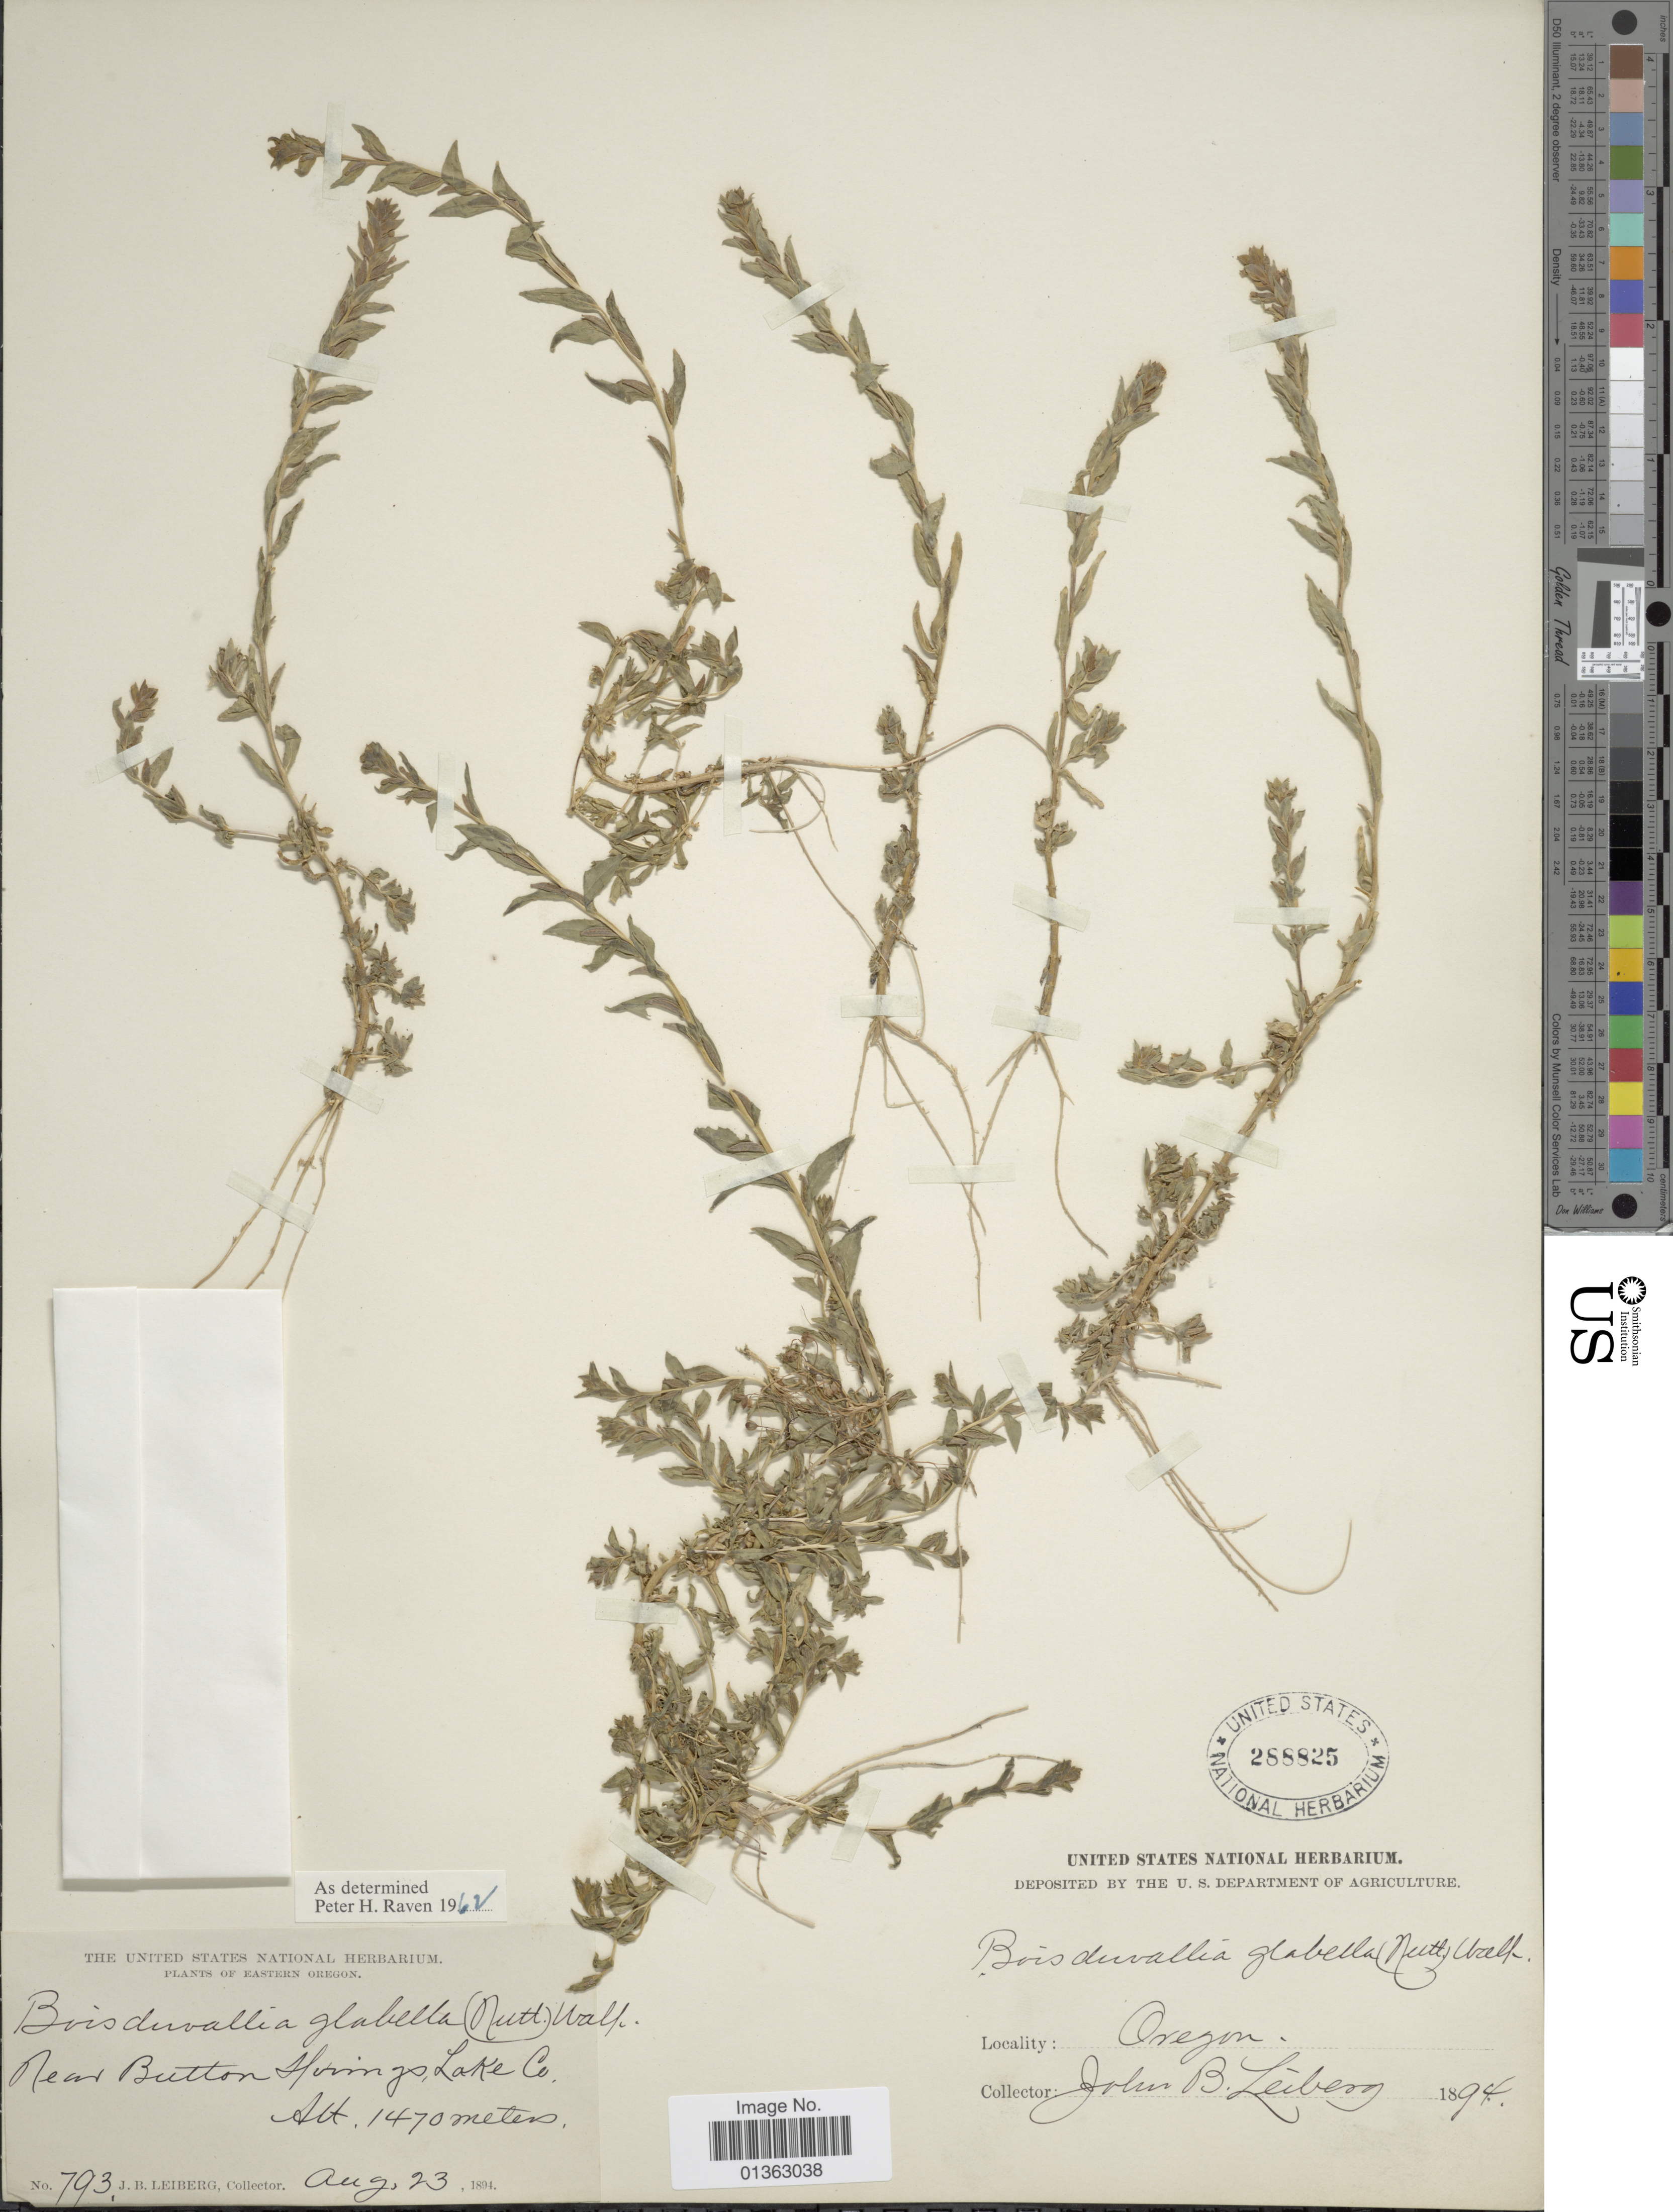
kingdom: Plantae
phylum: Tracheophyta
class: Magnoliopsida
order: Myrtales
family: Onagraceae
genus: Epilobium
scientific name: Epilobium campestre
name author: (Jeps.) Hoch & W.L. Wagner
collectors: J. B. Leiberg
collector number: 793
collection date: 1894-08-23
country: United States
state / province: Oregon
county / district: Lake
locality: Eastern Oregon. Near Button Springs, Lake Co.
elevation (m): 1470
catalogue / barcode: US 288825